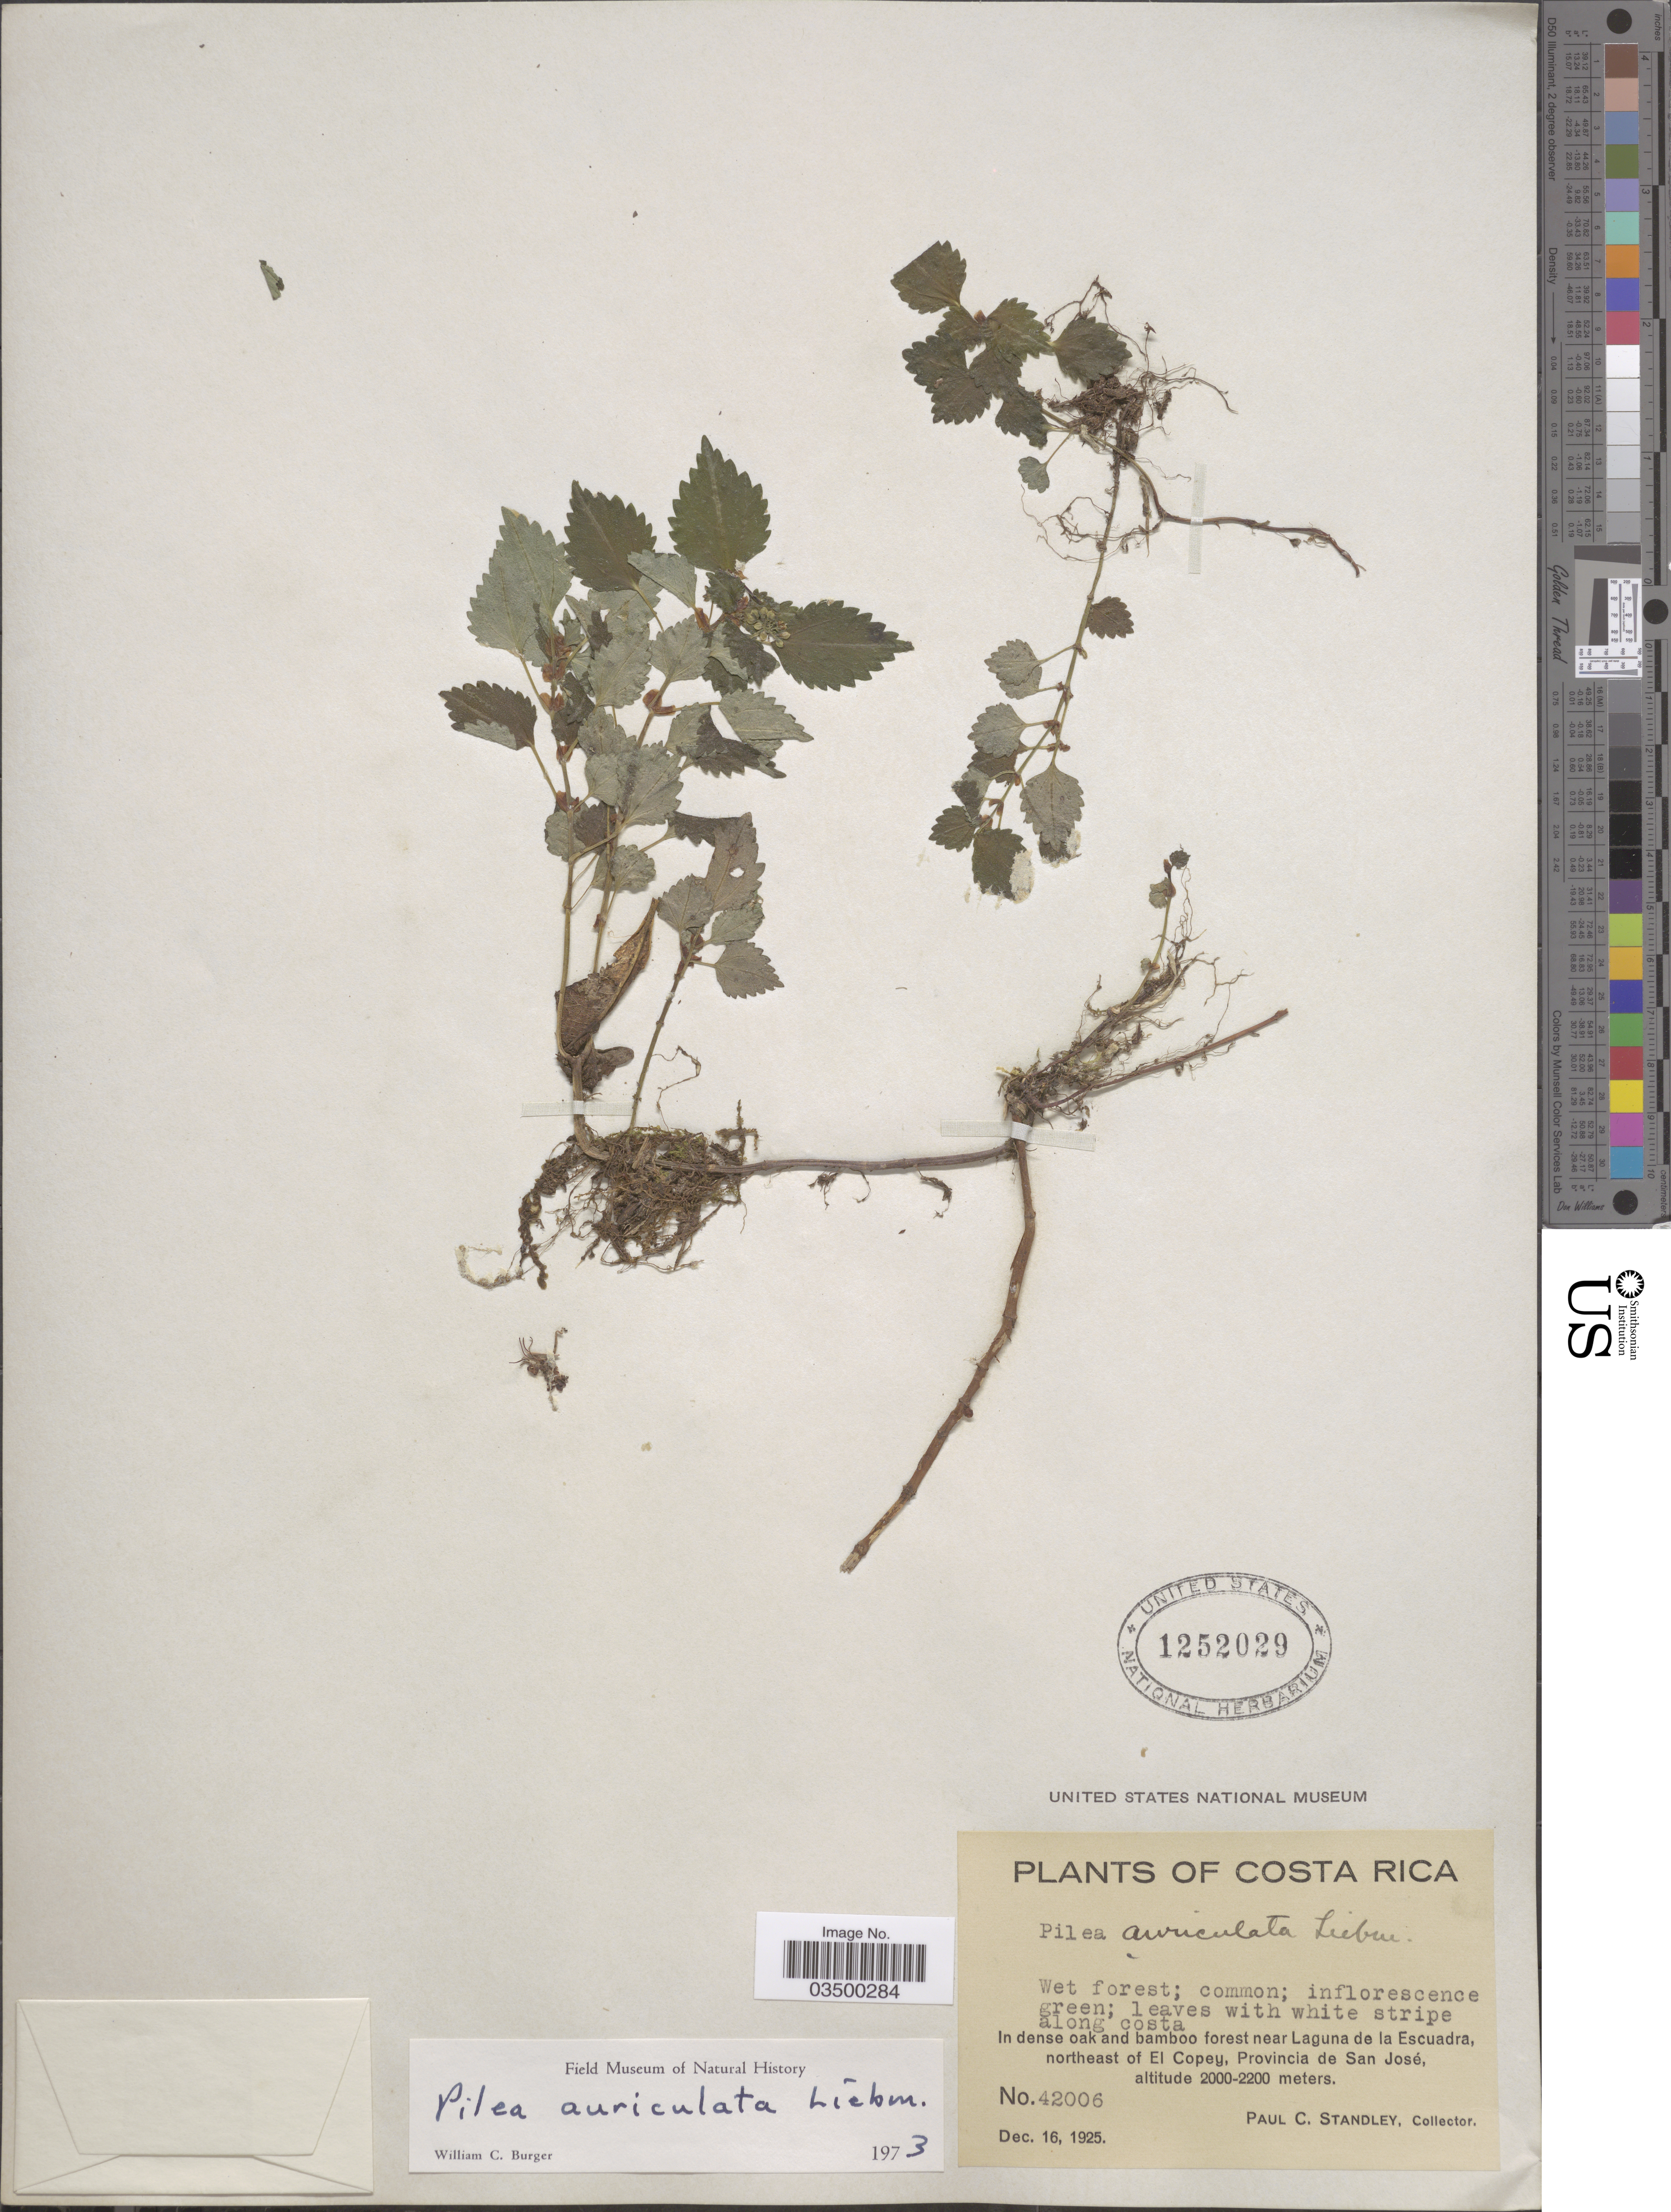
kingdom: Plantae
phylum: Tracheophyta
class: Magnoliopsida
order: Rosales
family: Urticaceae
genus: Pilea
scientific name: Pilea auriculata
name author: Liebm.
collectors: P. C. Standley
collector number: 42006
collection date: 1925-12-16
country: Costa Rica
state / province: San José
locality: In dense oak and bamboo forest near Laguna de la Escuadra, northeast of El Copey.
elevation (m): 2000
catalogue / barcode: US 1252029